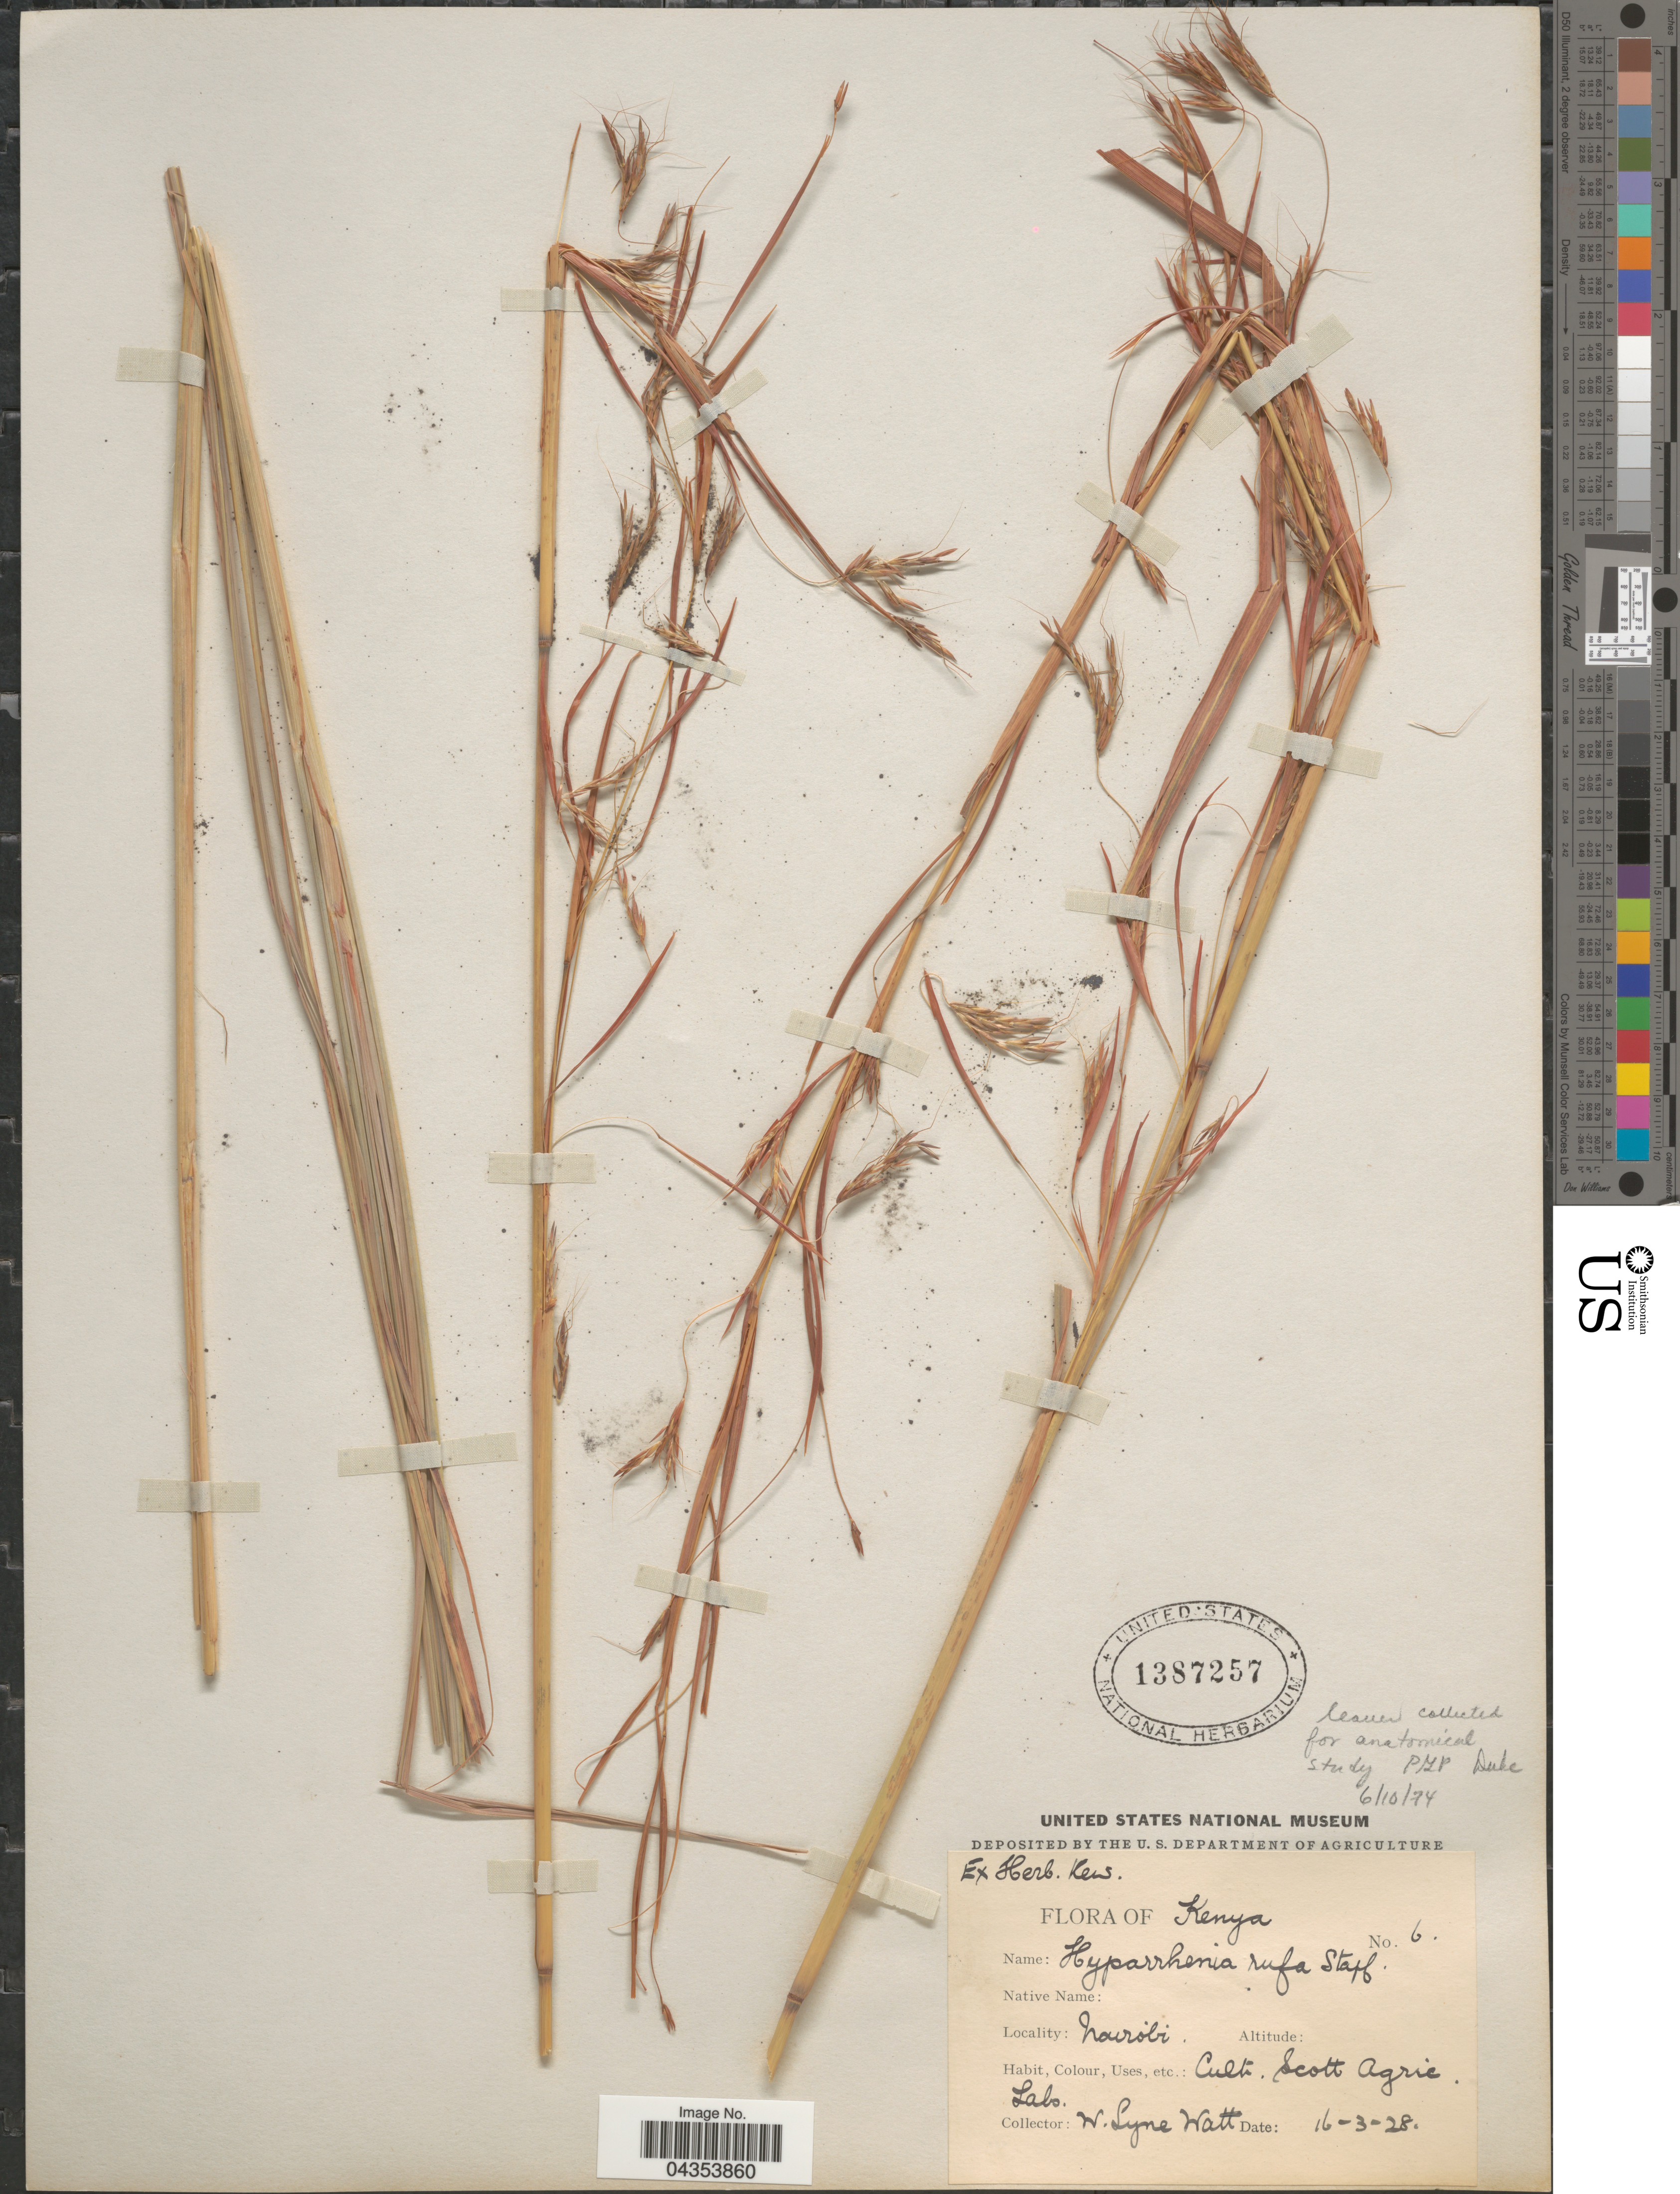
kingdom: Plantae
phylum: Tracheophyta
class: Liliopsida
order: Poales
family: Poaceae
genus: Hyparrhenia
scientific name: Hyparrhenia rufa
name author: (Nees) Stapf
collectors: W. Lyne-Watt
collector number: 6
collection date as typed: Transcribed d/m/y: 16/3/28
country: Kenya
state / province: Nairobi Area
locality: Nairobi. Cult, Scott Agric. Labs.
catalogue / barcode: US 1387257